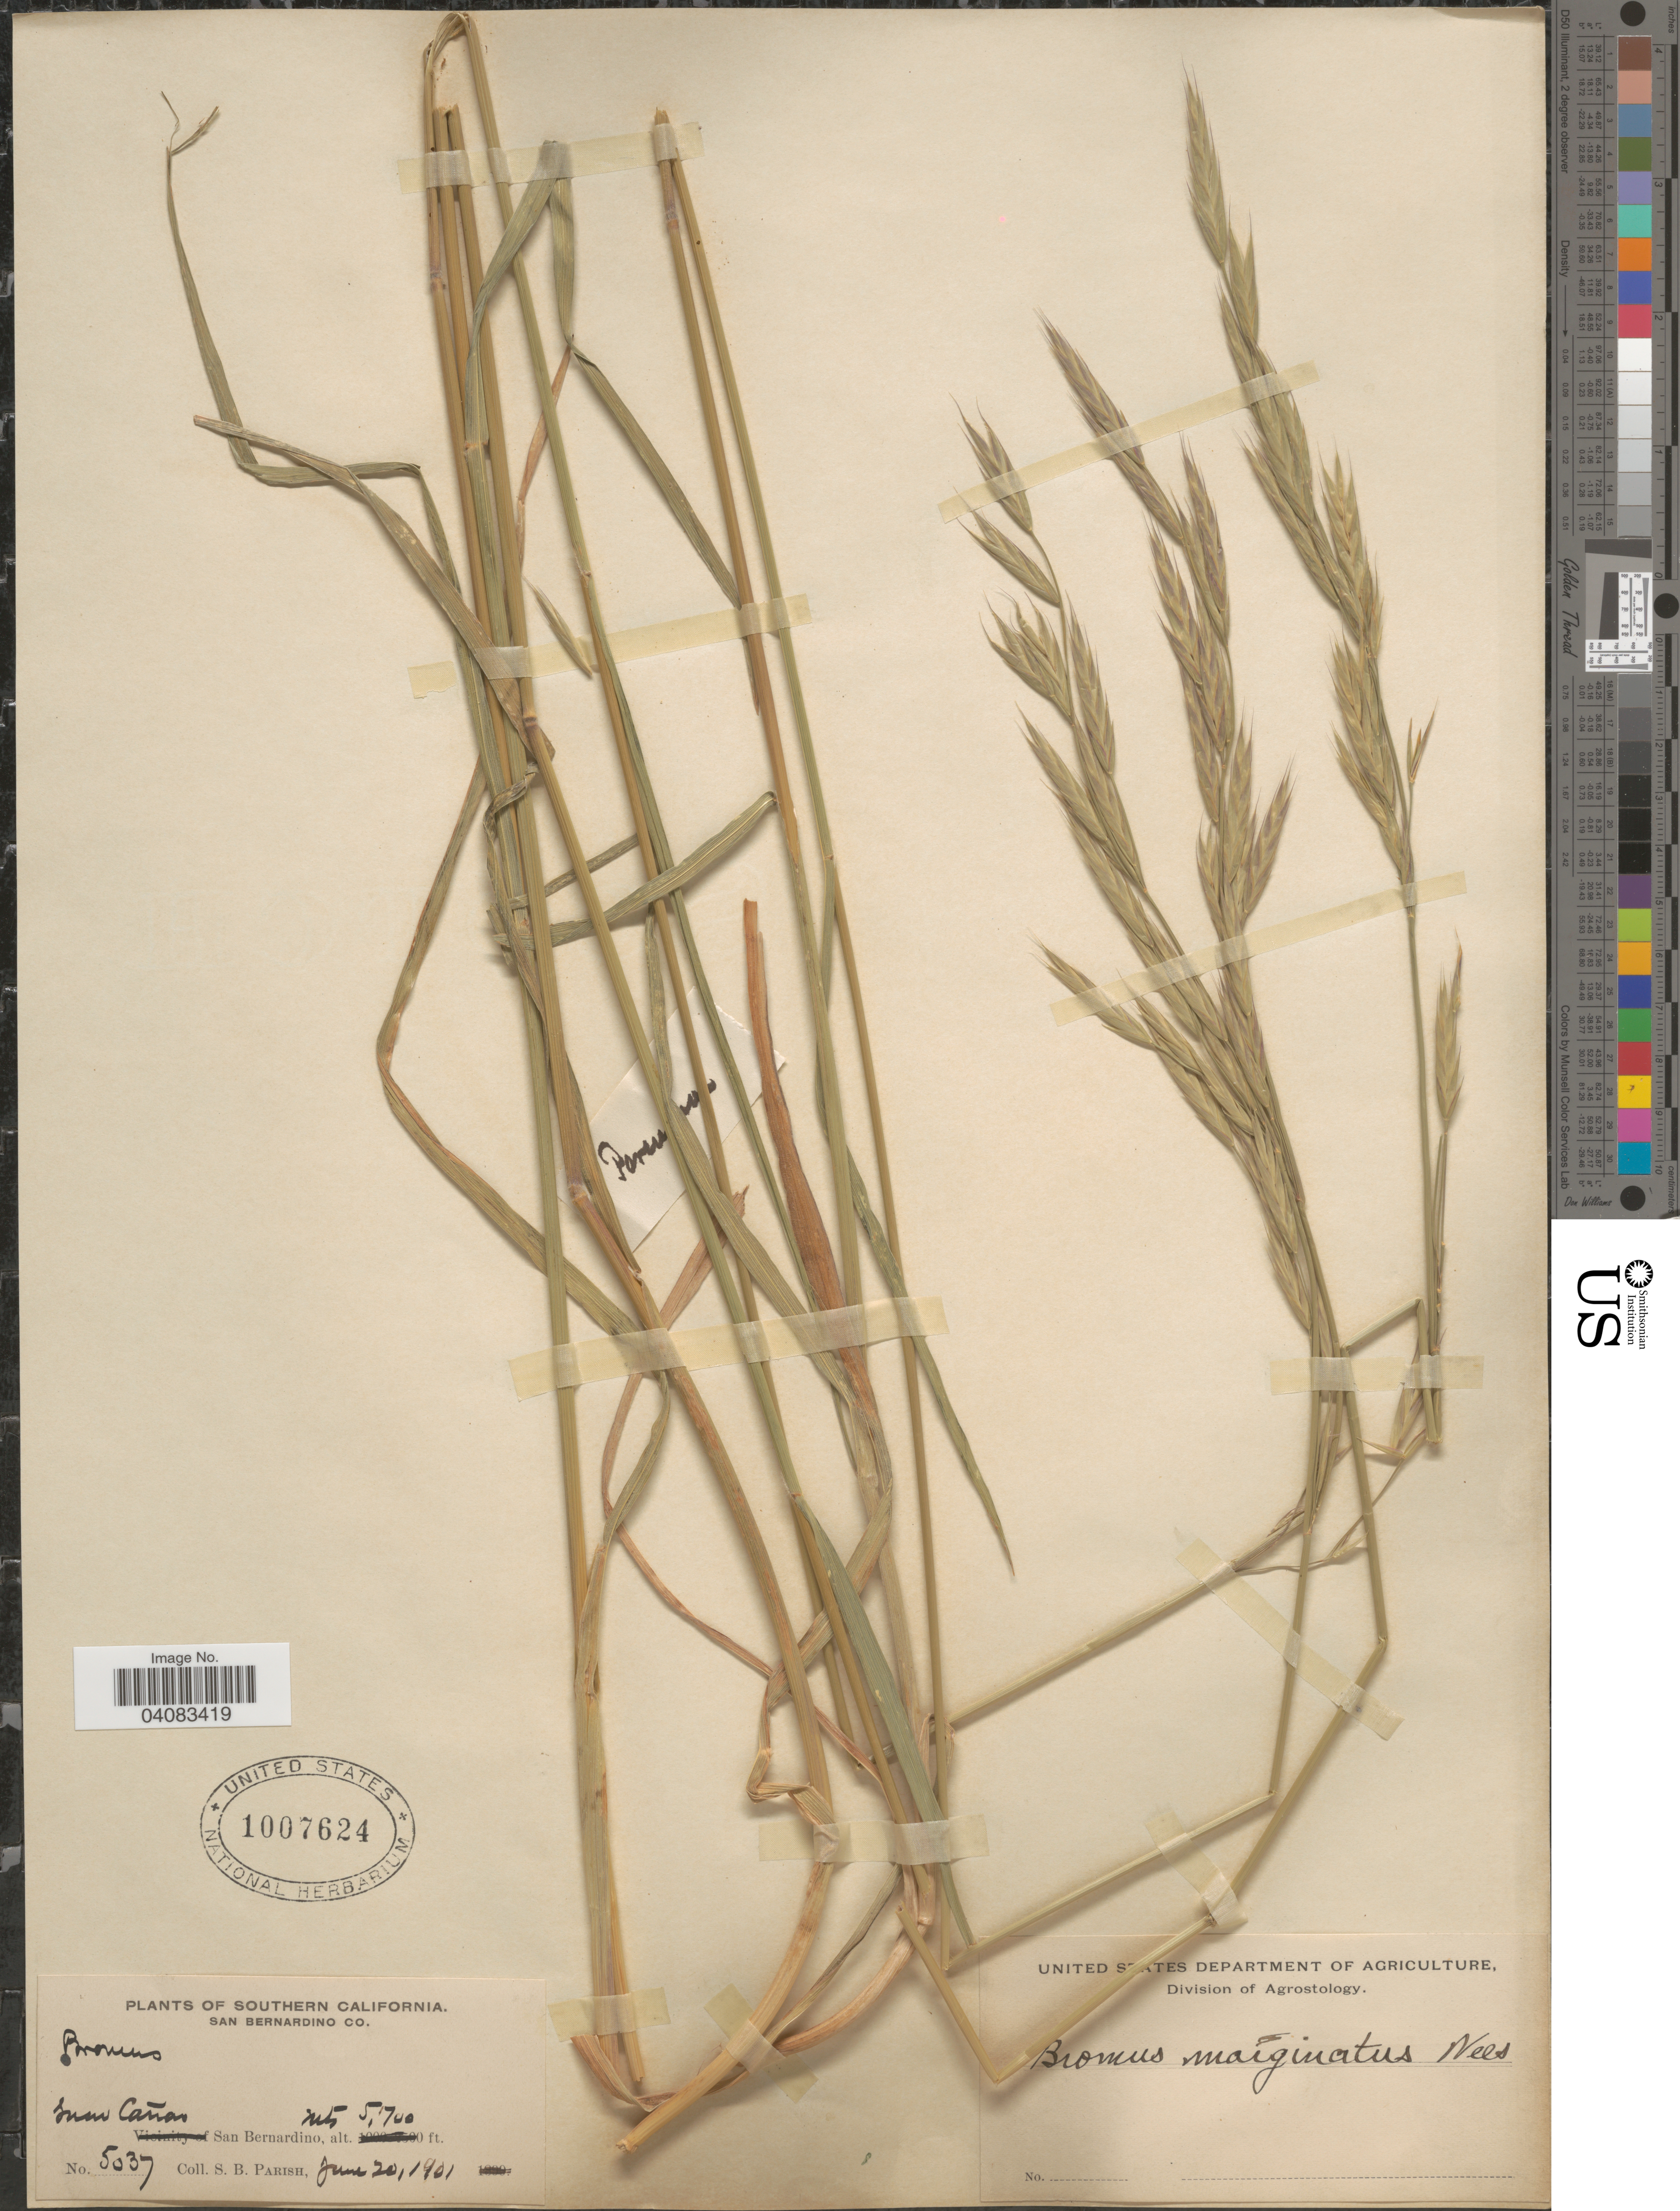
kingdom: Plantae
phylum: Tracheophyta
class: Liliopsida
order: Poales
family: Poaceae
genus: Bromus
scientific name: Bromus marginatus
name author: Nees ex Steud.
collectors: S. B. Parish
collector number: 5037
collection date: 1901-06-20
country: United States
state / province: California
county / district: San Bernardino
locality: Southern California. San Bernardino Co. Snow Cañon, San Bernardino Mts.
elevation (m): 1737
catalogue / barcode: US 1007624